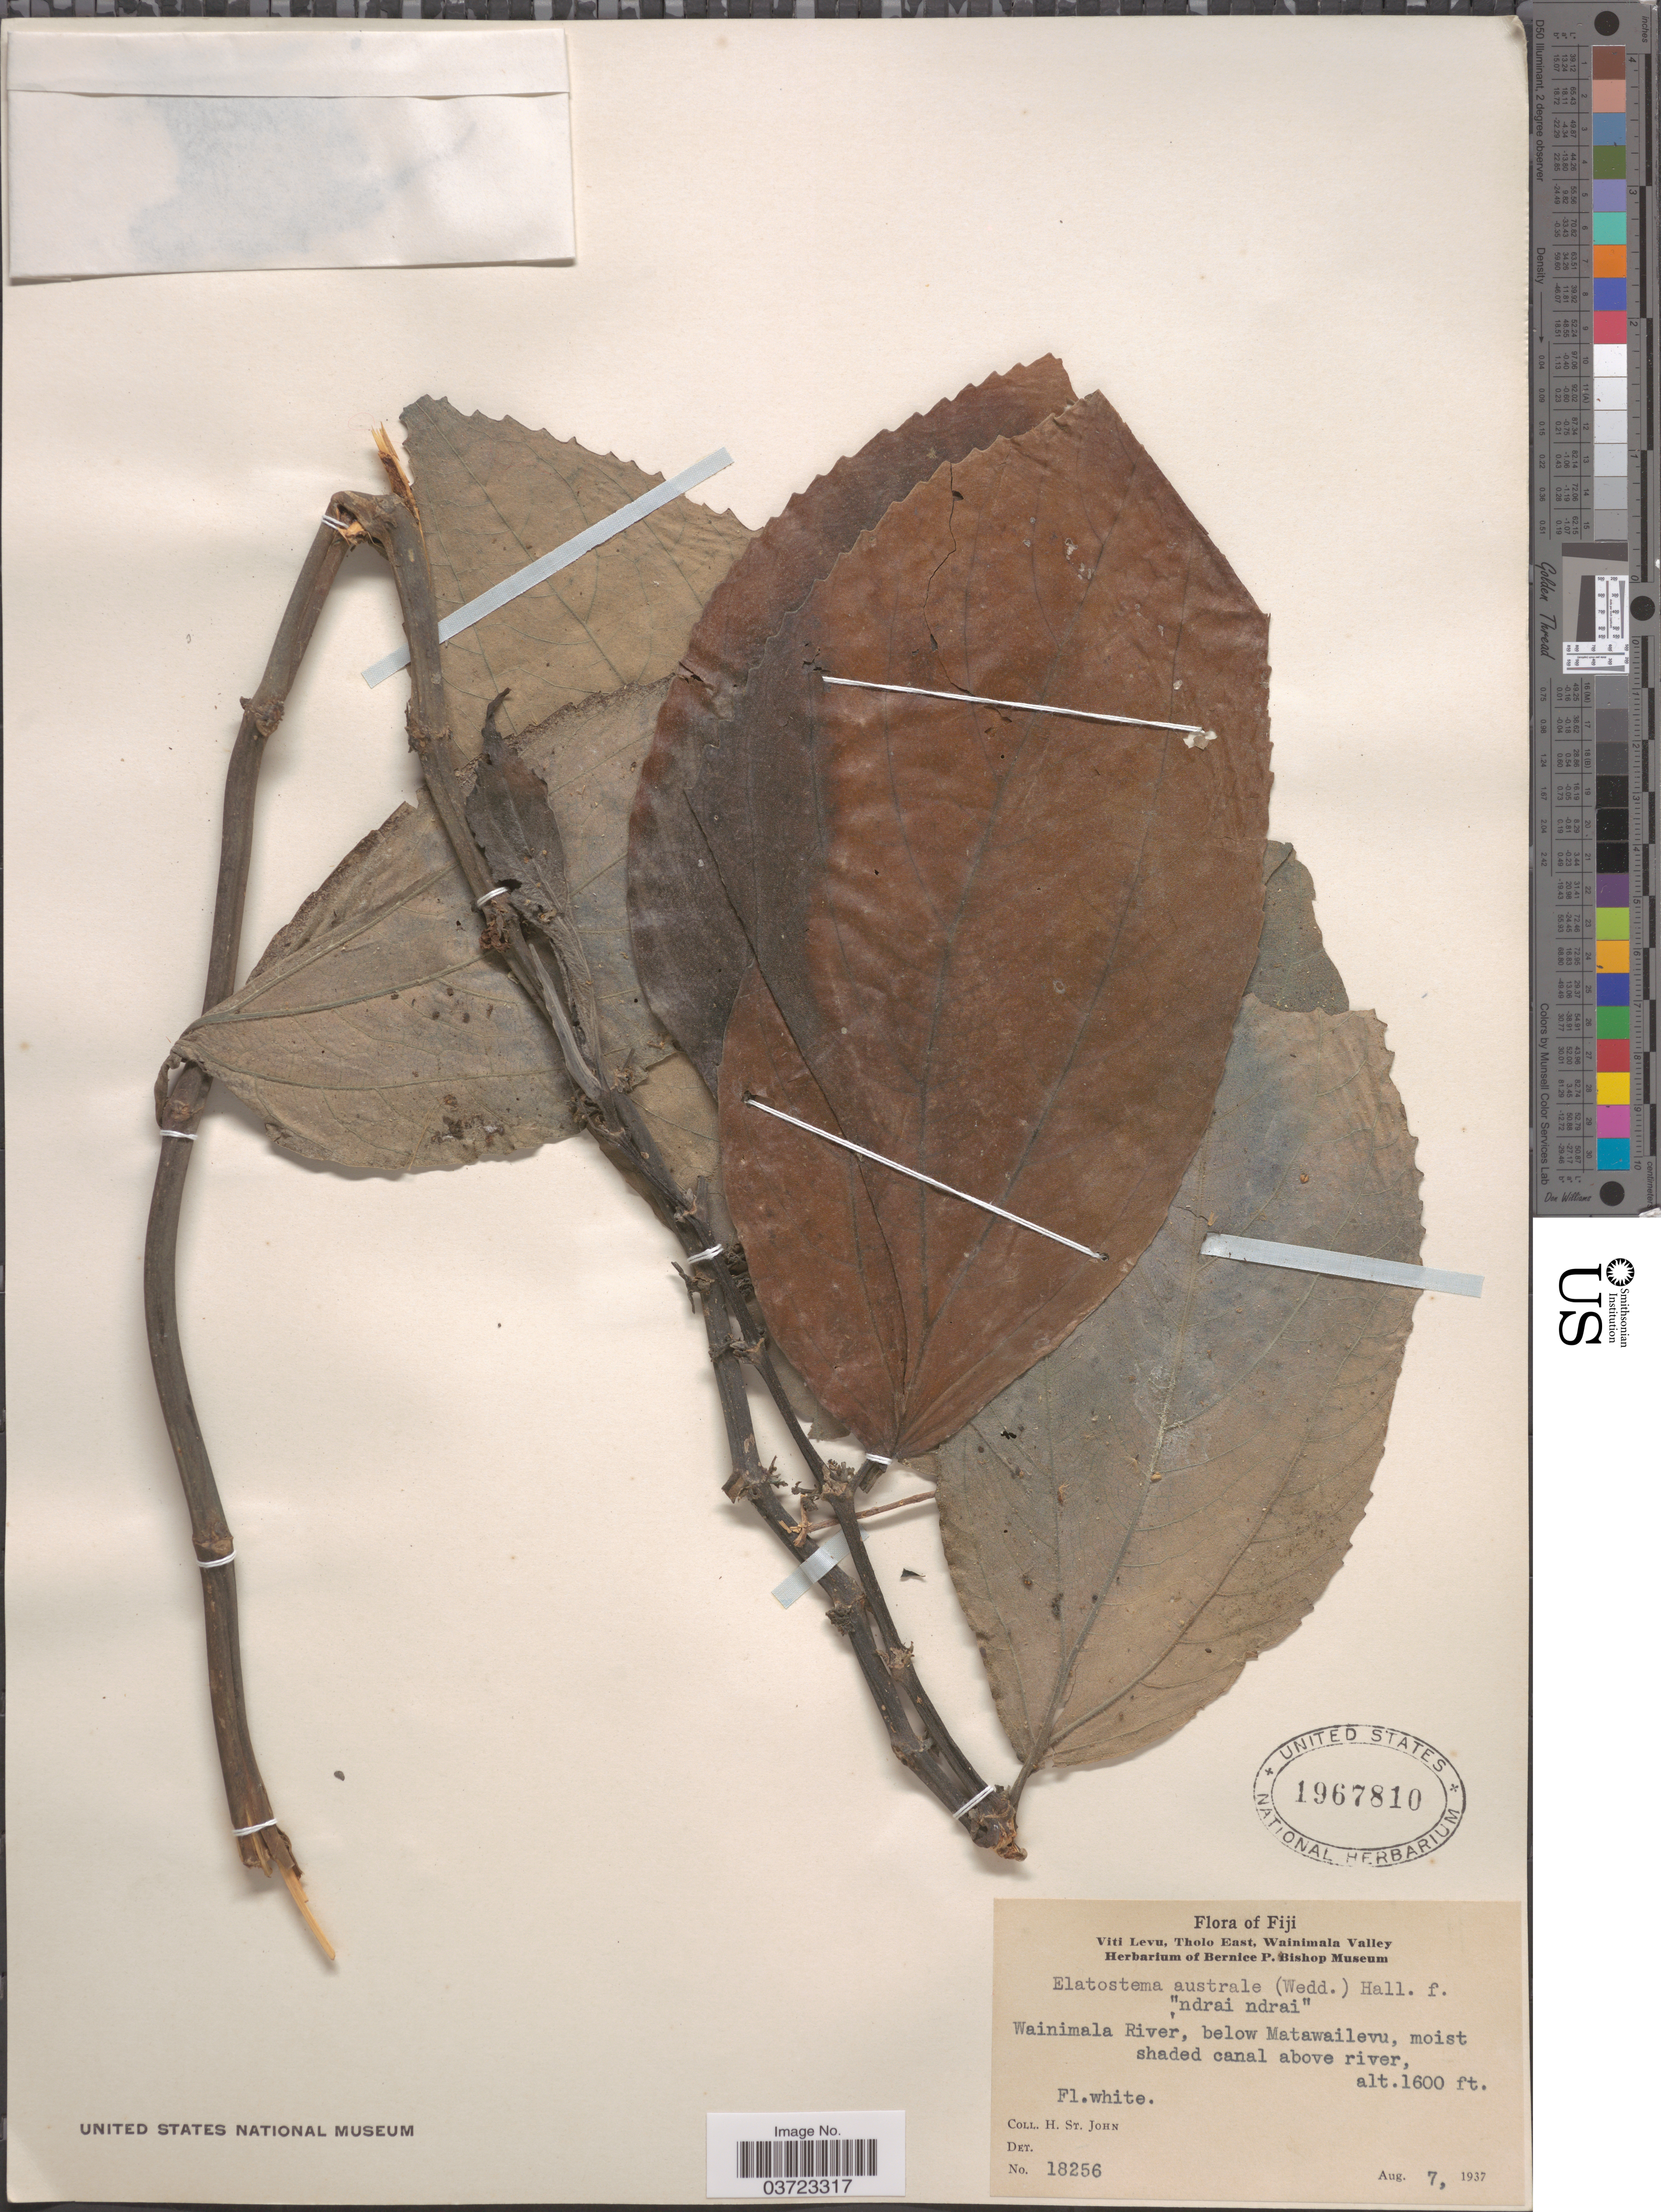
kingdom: Plantae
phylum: Tracheophyta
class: Magnoliopsida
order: Rosales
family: Urticaceae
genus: Elatostema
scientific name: Elatostema australe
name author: Hallier f.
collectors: H. St. John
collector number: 18256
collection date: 1937-08-07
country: Fiji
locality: Viti Levu, Tholo East, Wainimala Valley. Wainimala River, below Matawailevu, moist shaded canal above river.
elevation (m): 1600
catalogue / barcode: US 1967810